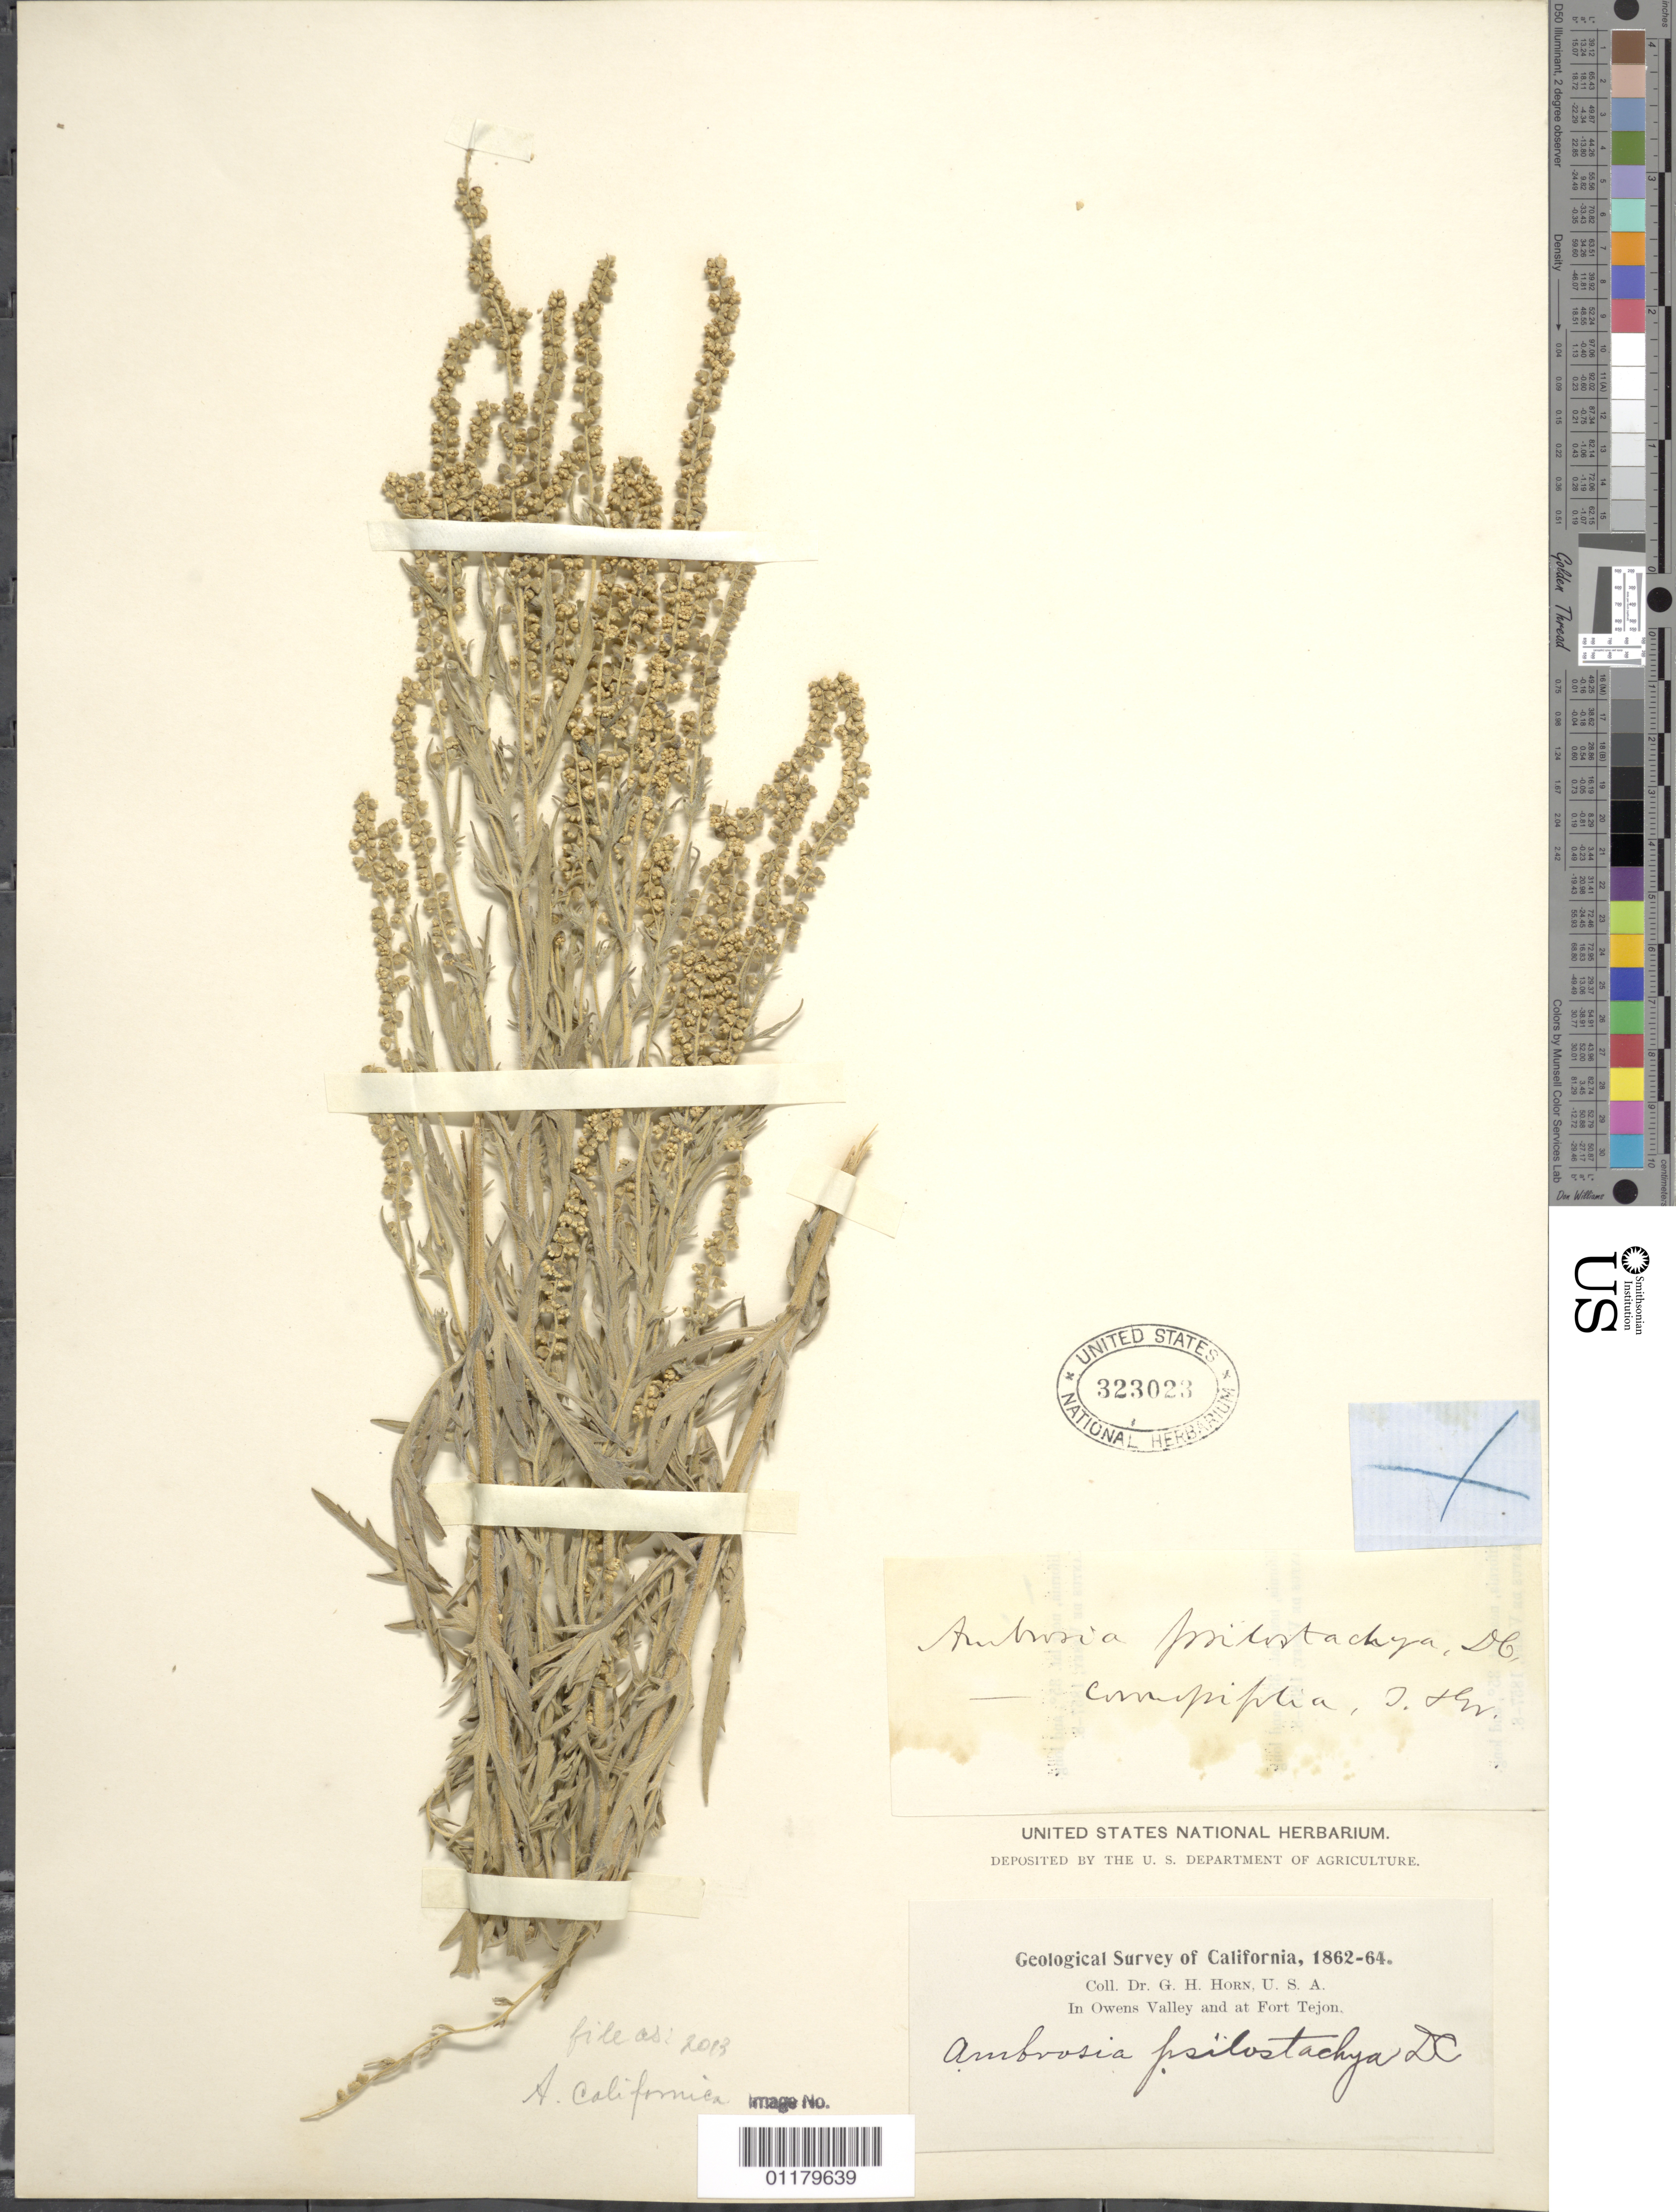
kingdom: Plantae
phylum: Tracheophyta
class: Magnoliopsida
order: Asterales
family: Asteraceae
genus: Ambrosia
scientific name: Ambrosia californica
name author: Rydb.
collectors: G. Horn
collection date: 1862/1864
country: United States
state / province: California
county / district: Kern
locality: In Owens Valley and at fort Tejon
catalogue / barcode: US 323023